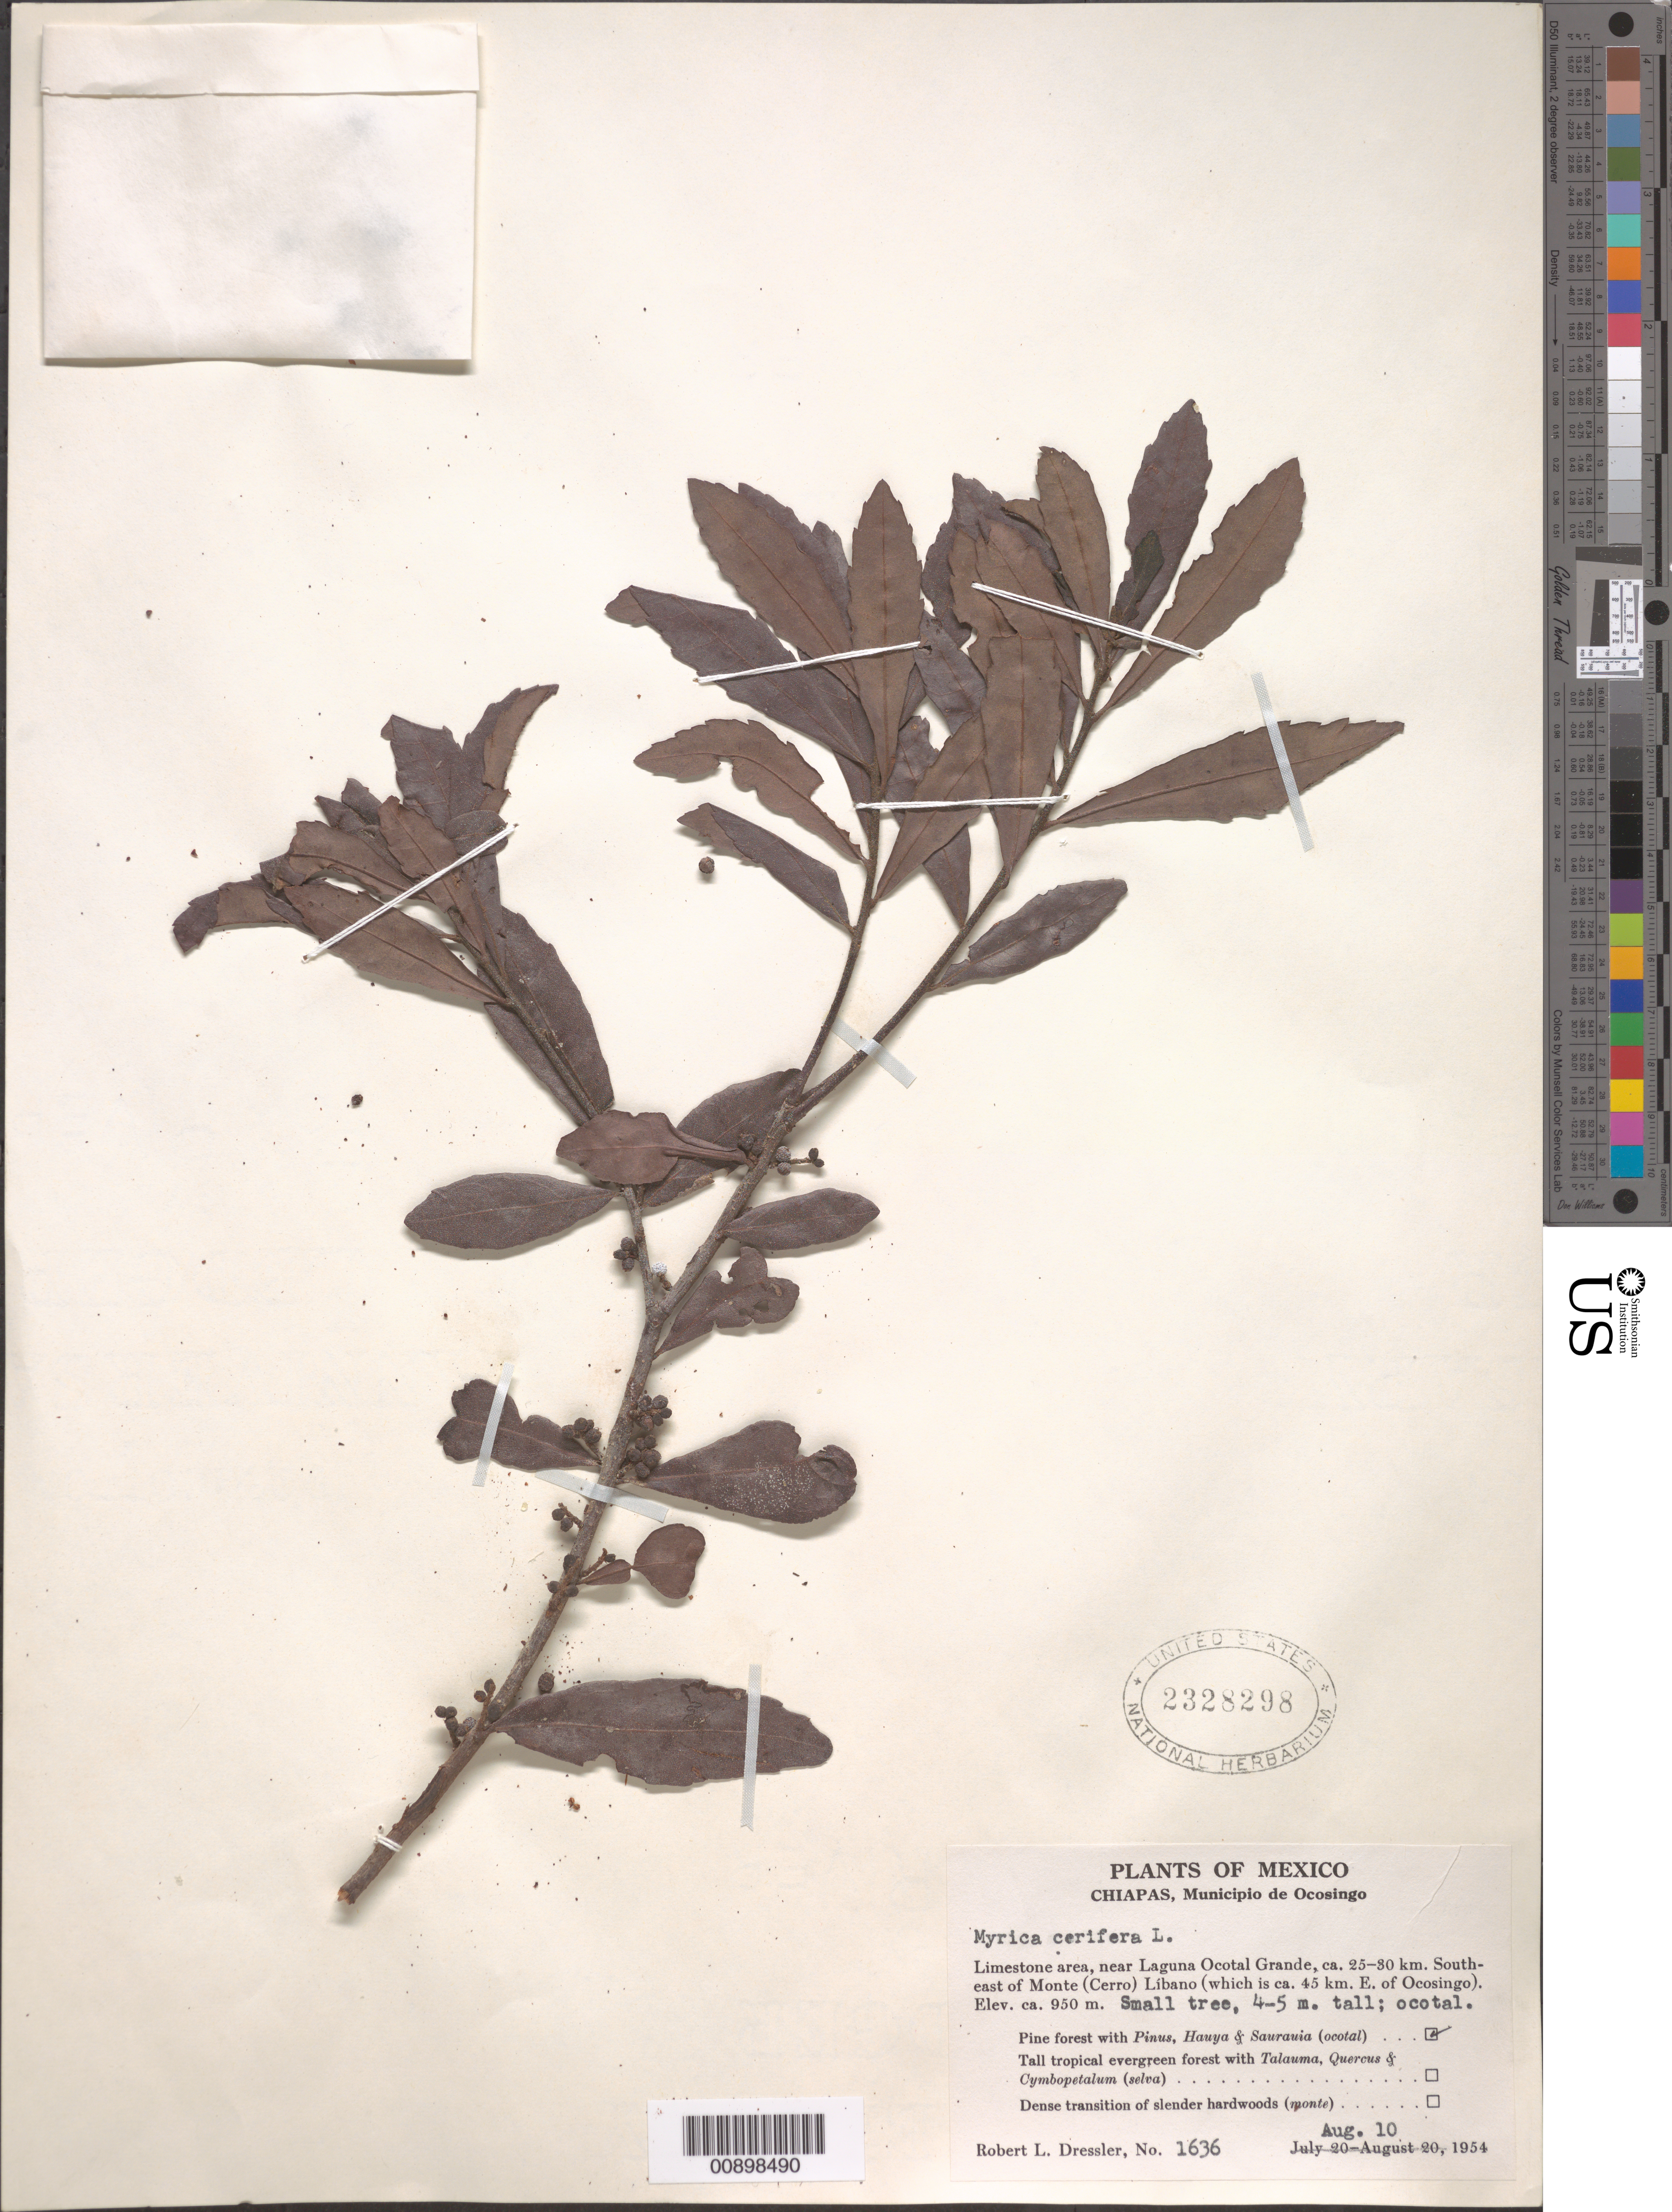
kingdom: Plantae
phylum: Tracheophyta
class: Magnoliopsida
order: Fagales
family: Myricaceae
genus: Morella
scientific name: Morella cerifera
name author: (L.) Small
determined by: Strong, M. T., (US), Smithsonian Institution - National Museum of Natural History (UNITED STATES)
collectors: R. Dressler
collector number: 1636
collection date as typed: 10 Aug 1954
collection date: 1954-08-10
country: Mexico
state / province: Chiapas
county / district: Ocosingo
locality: Near Laguna Ocotal Grande, ca. 25-30 km. South-east of Monte (Cerro) Líbano (which is ca. 45 km. E. of Ocosingo). Municipio de Ocosingo, Chiapas.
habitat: Limestone area; ocotal. Pine forest with Pinus, Hauya & Saurauia (ocotal).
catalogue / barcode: US 2328298